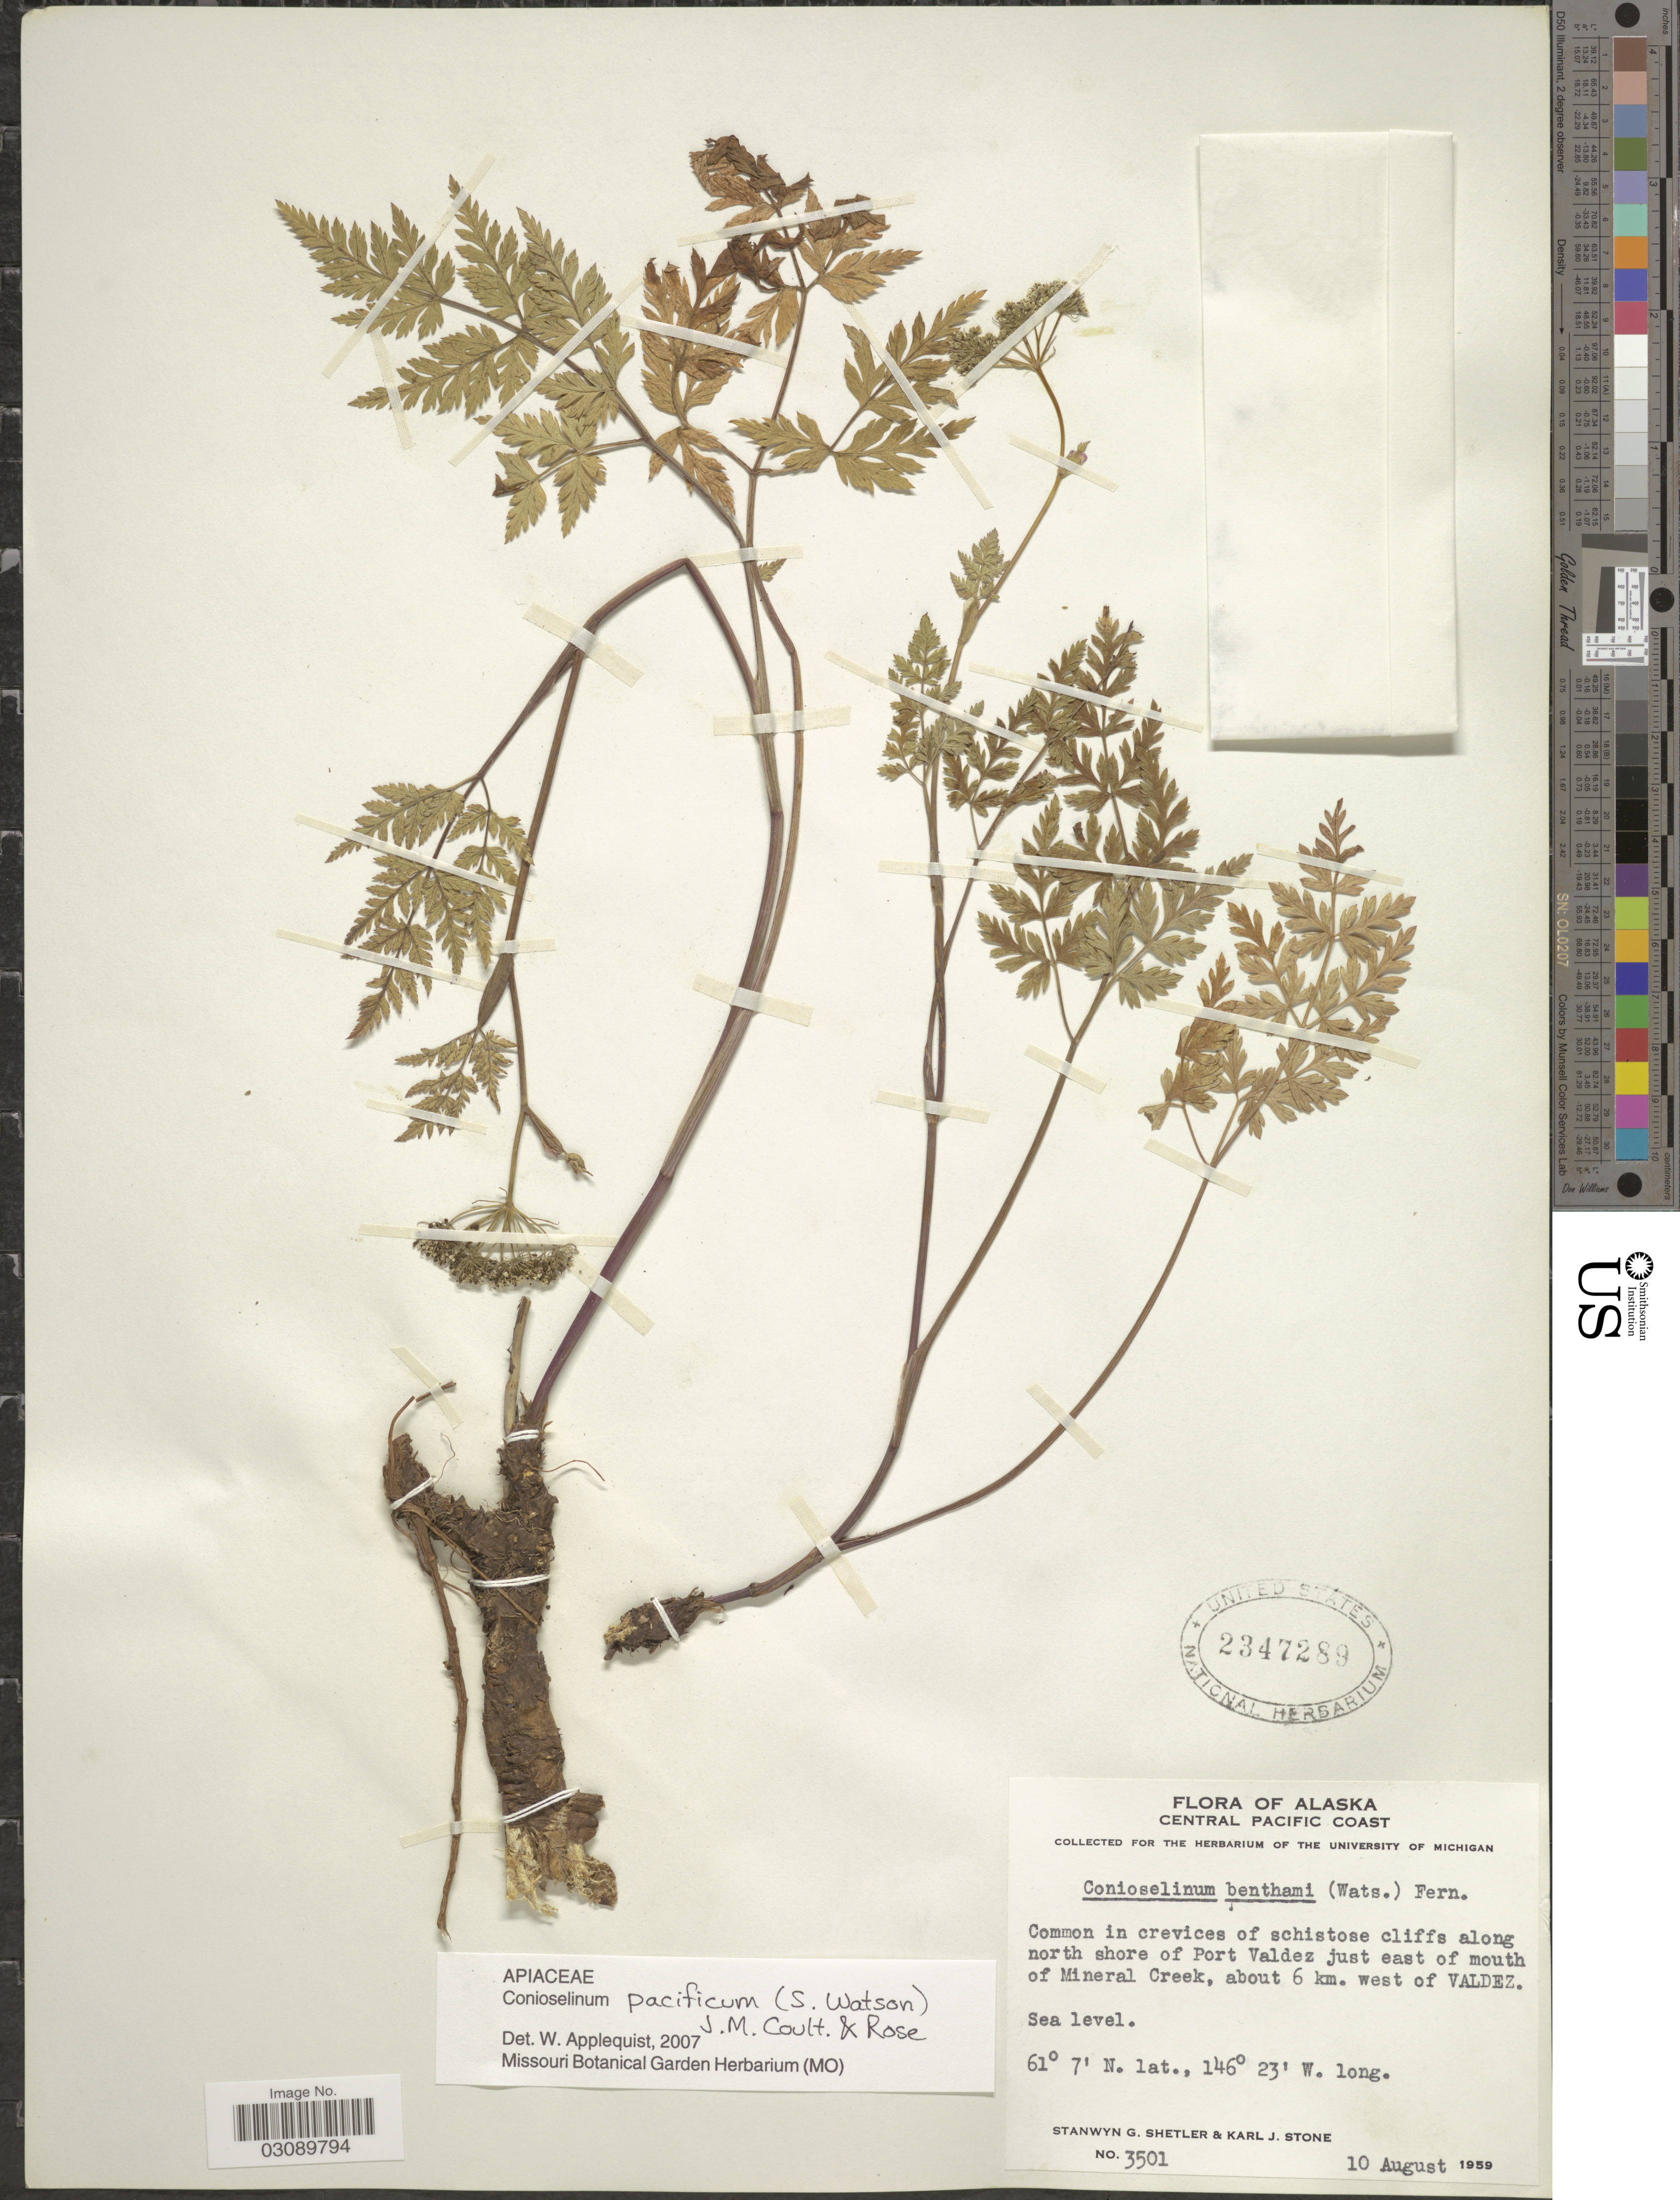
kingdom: Plantae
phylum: Tracheophyta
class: Magnoliopsida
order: Apiales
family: Apiaceae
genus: Conioselinum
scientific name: Conioselinum pacificum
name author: (S. Watson) J.M. Coult. & Rose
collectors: S. Shetler & K. J. Stone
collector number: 3501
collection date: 1959-08-10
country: United States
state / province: Alaska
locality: Central Pacific Coast. along north shore of Port Valdez just east of mouth of Mineral Creek, about 6 km. west of Valdez.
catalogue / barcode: US 2347289